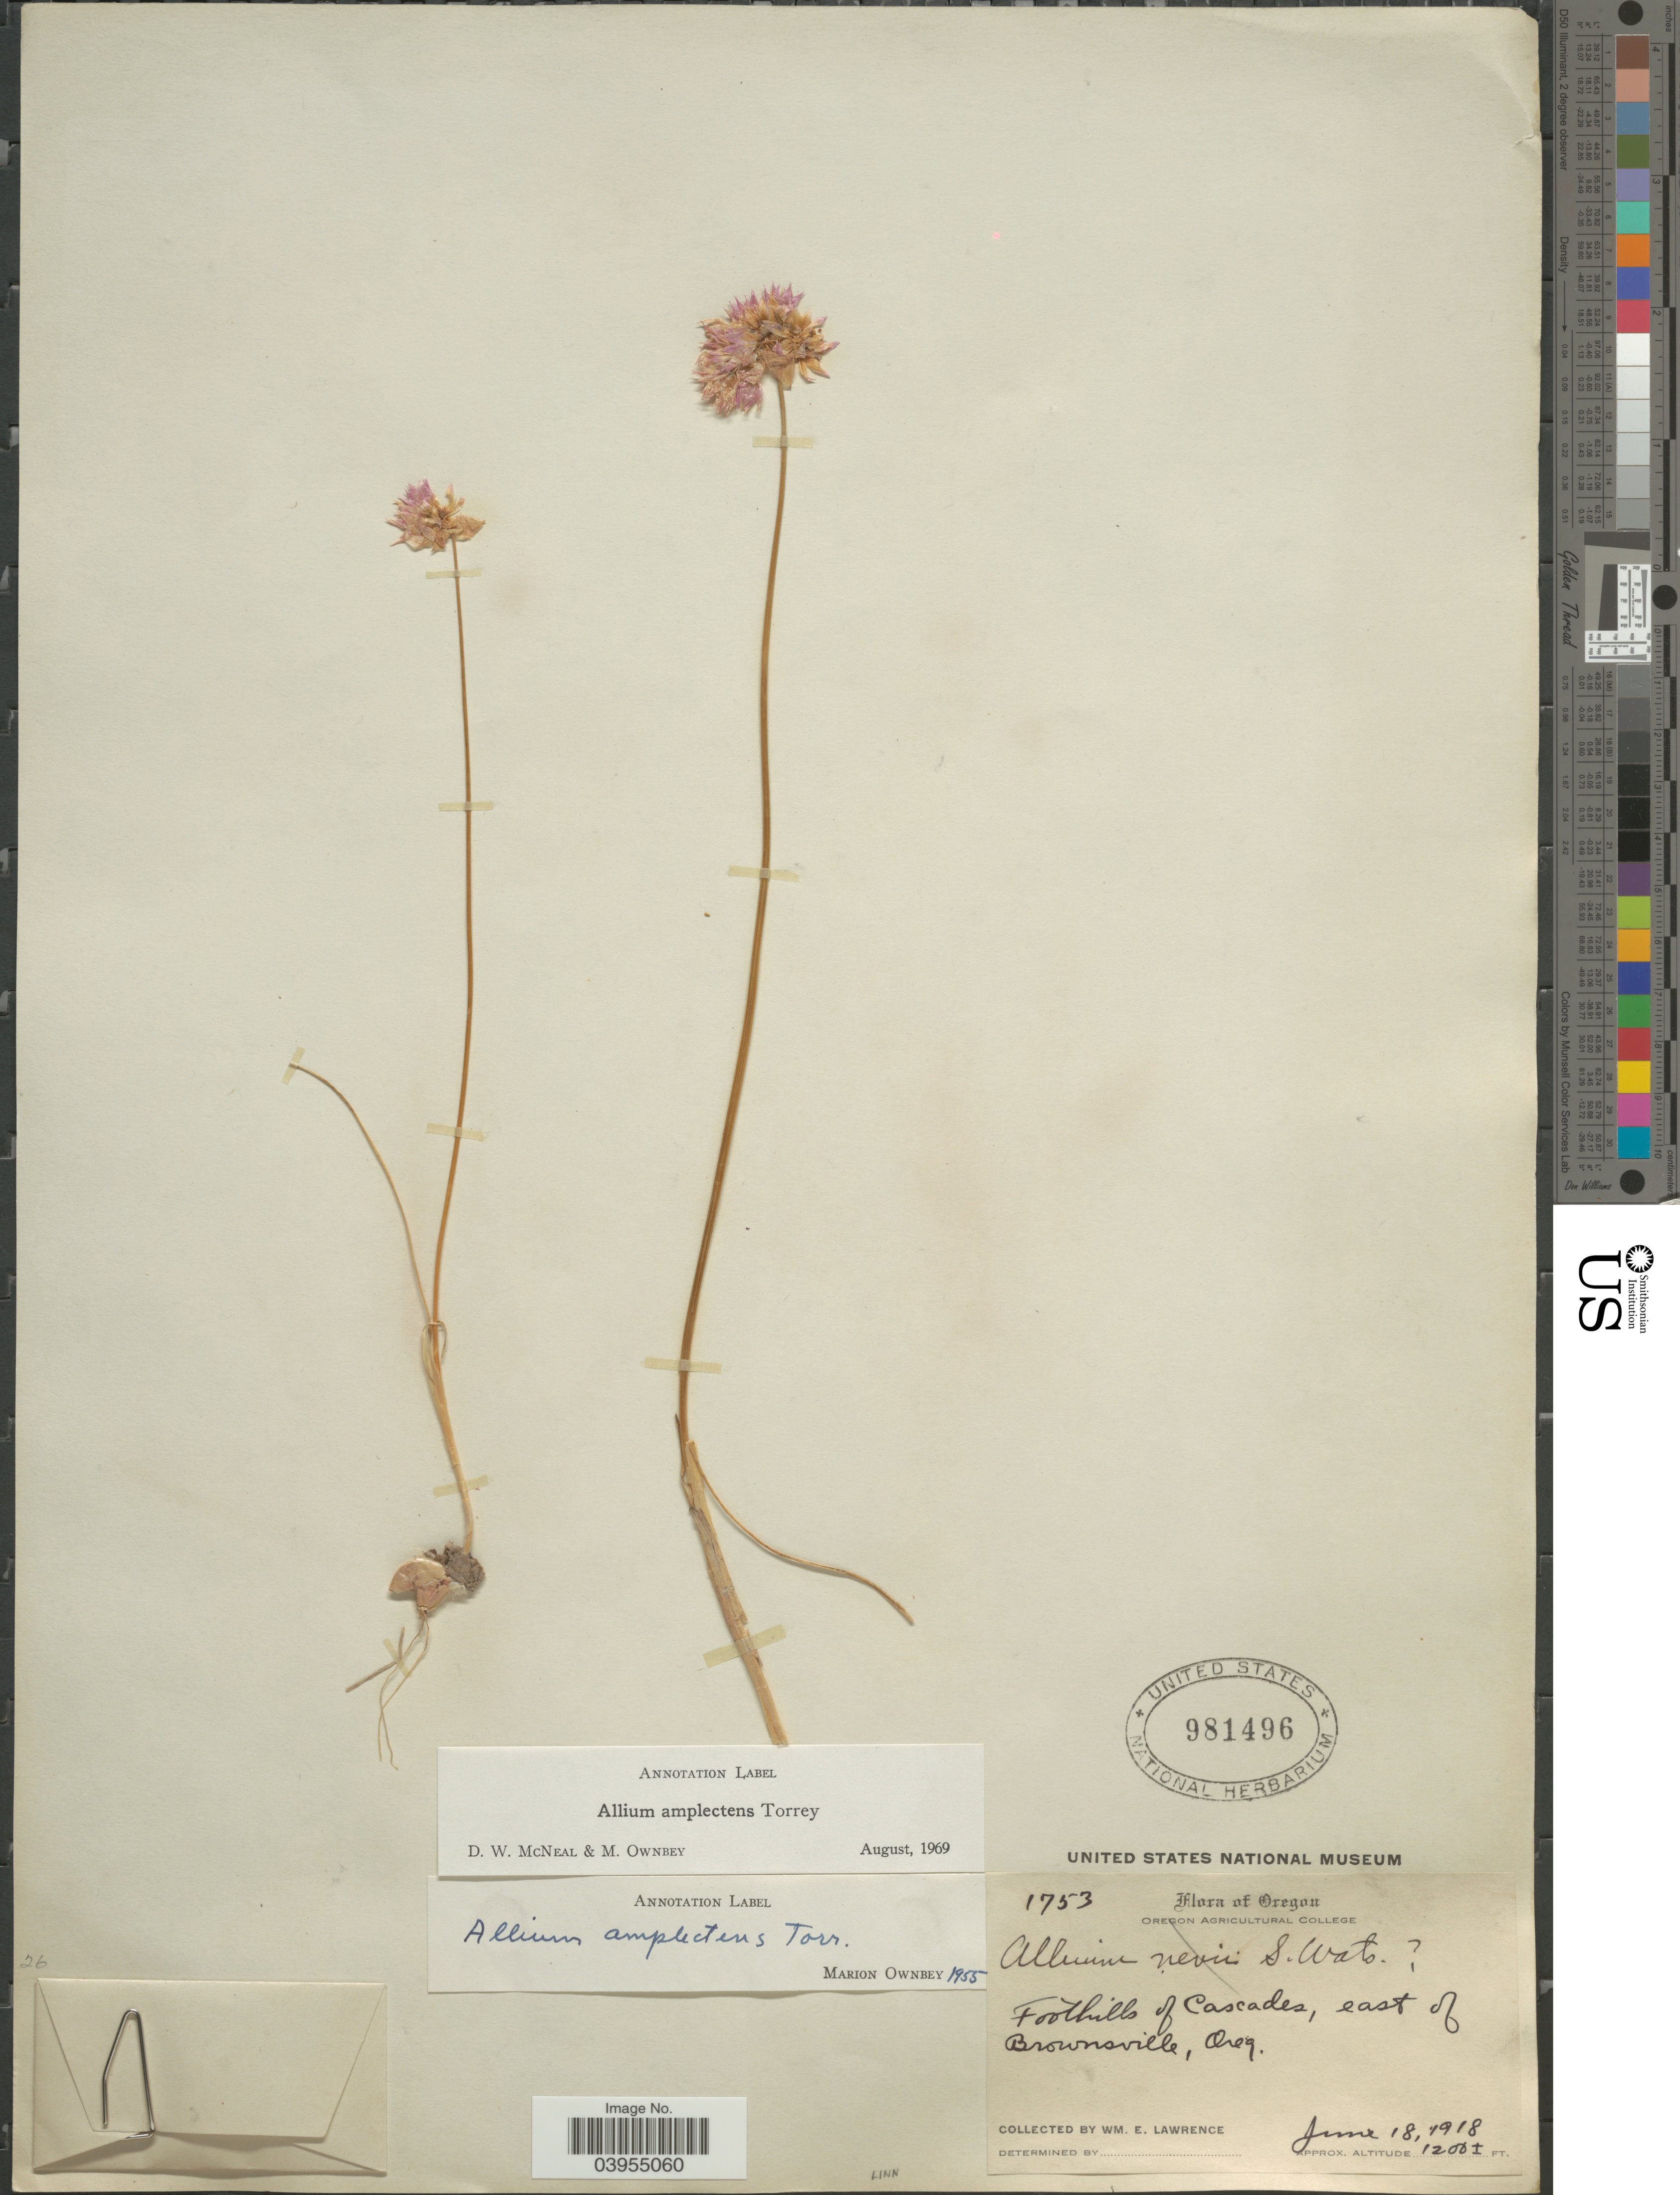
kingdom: Plantae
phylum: Tracheophyta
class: Liliopsida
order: Asparagales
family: Amaryllidaceae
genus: Allium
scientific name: Allium amplectens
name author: Torr.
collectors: W. Lawrence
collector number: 1753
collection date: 1918-06-18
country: United States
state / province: Oregon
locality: Foothills of Cascades, east of Brownsville.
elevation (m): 366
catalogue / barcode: US 981496